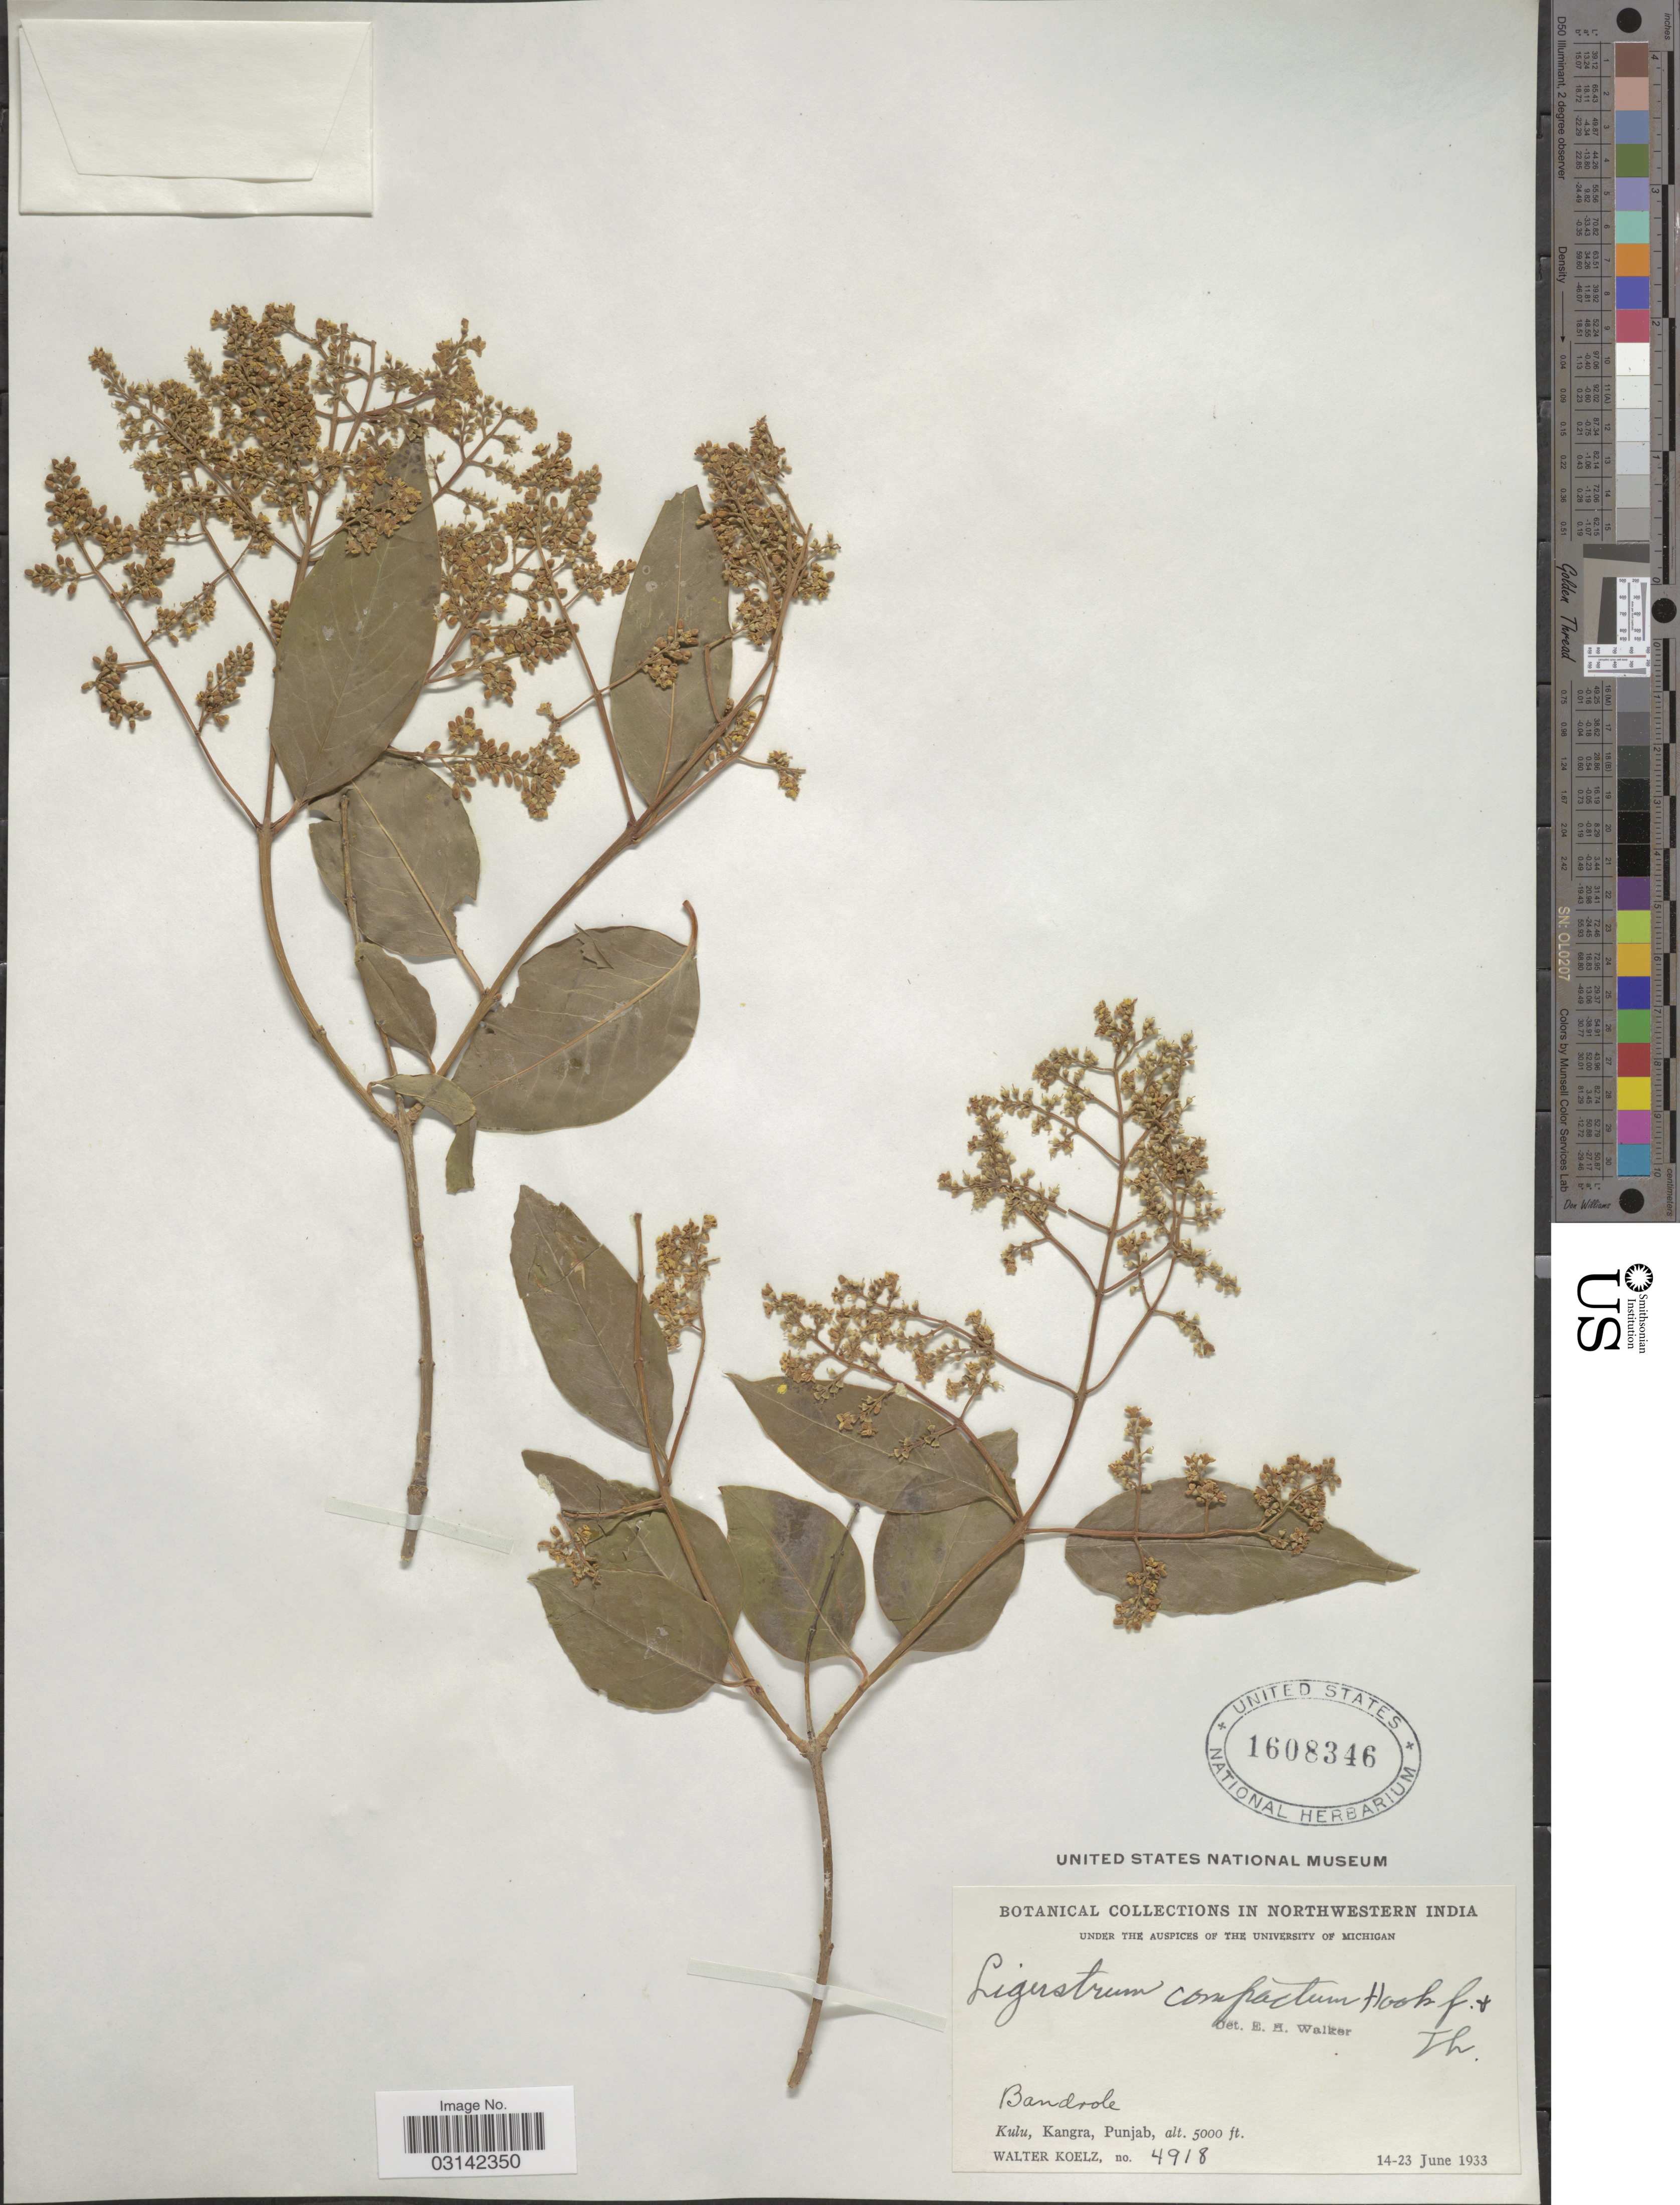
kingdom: Plantae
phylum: Tracheophyta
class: Magnoliopsida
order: Lamiales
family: Oleaceae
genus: Ligustrum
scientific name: Ligustrum compactum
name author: (Wall. ex G. Don) Hook. f. & Thomson ex Brandis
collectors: W. N. Koelz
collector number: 4918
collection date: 1933-06-14/1933-06-23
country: India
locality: Northwestern India. Kulu, Kangra.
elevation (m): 1524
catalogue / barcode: US 1608346